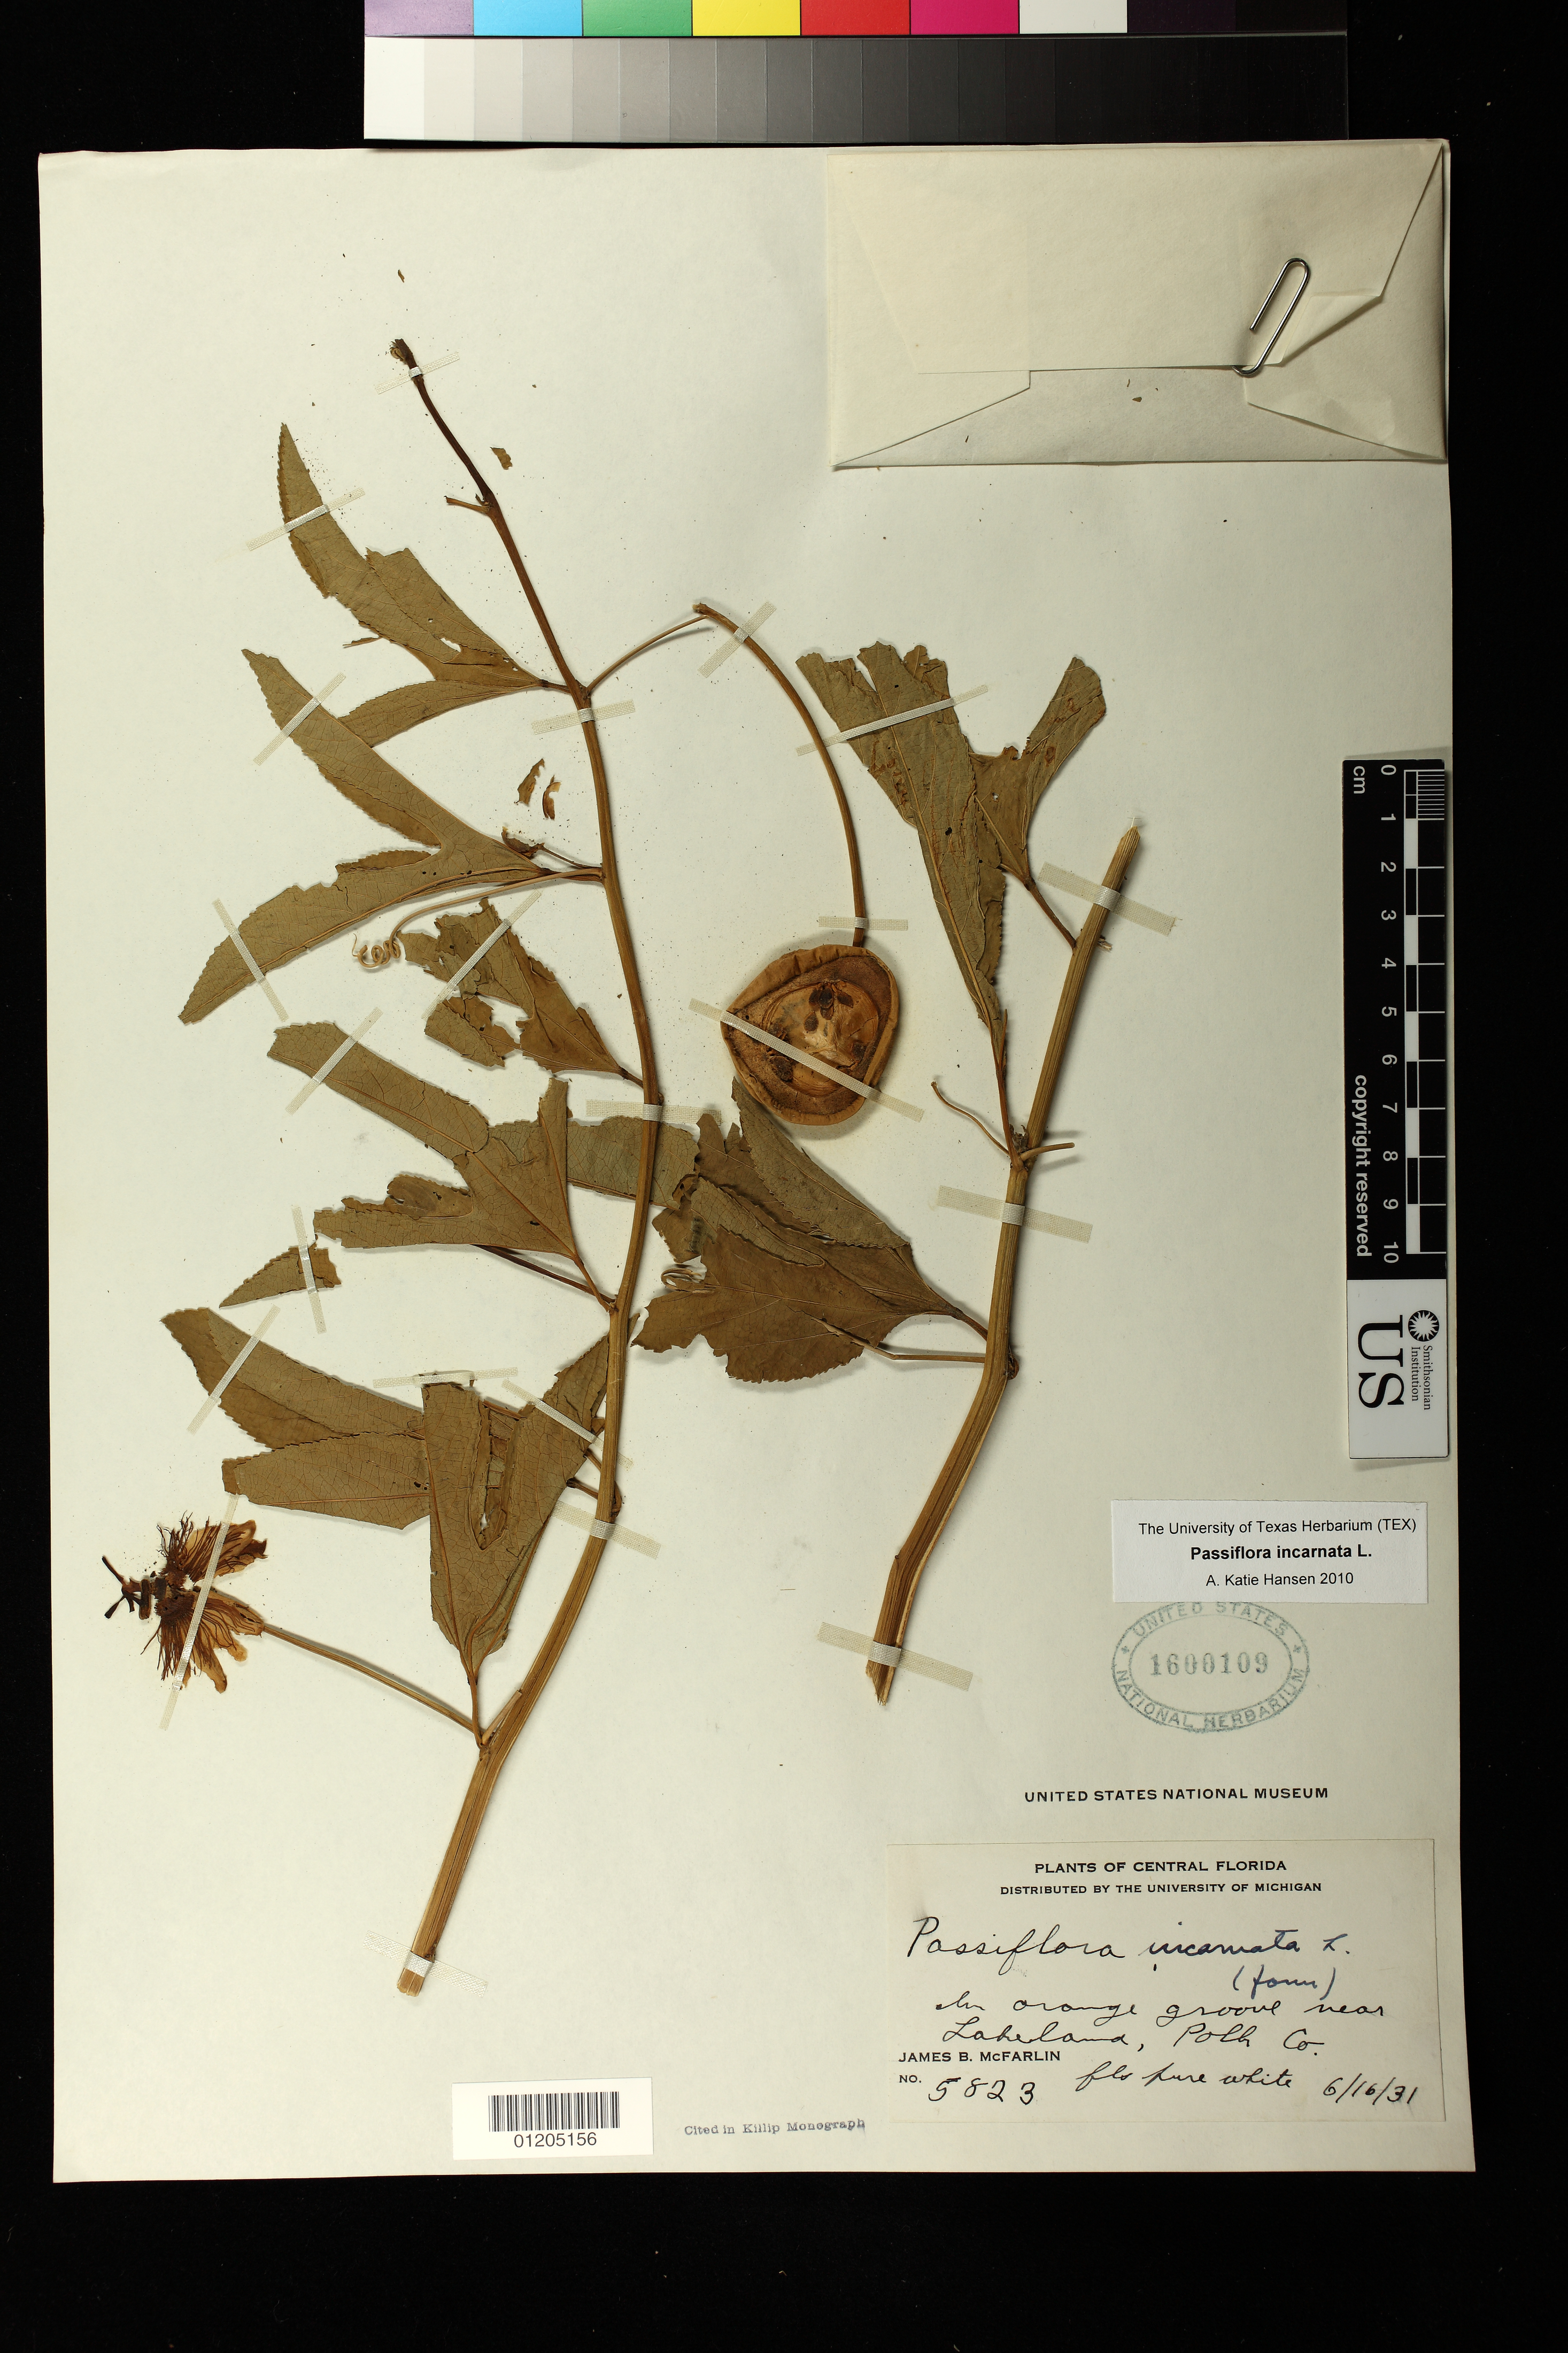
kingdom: Plantae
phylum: Tracheophyta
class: Magnoliopsida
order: Malpighiales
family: Passifloraceae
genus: Passiflora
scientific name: Passiflora incarnata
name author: L.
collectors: J. McFarlin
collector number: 5823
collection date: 1931-06-16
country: United States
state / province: Florida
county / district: Polk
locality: In orange grove near Lakeland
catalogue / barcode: US 1600109